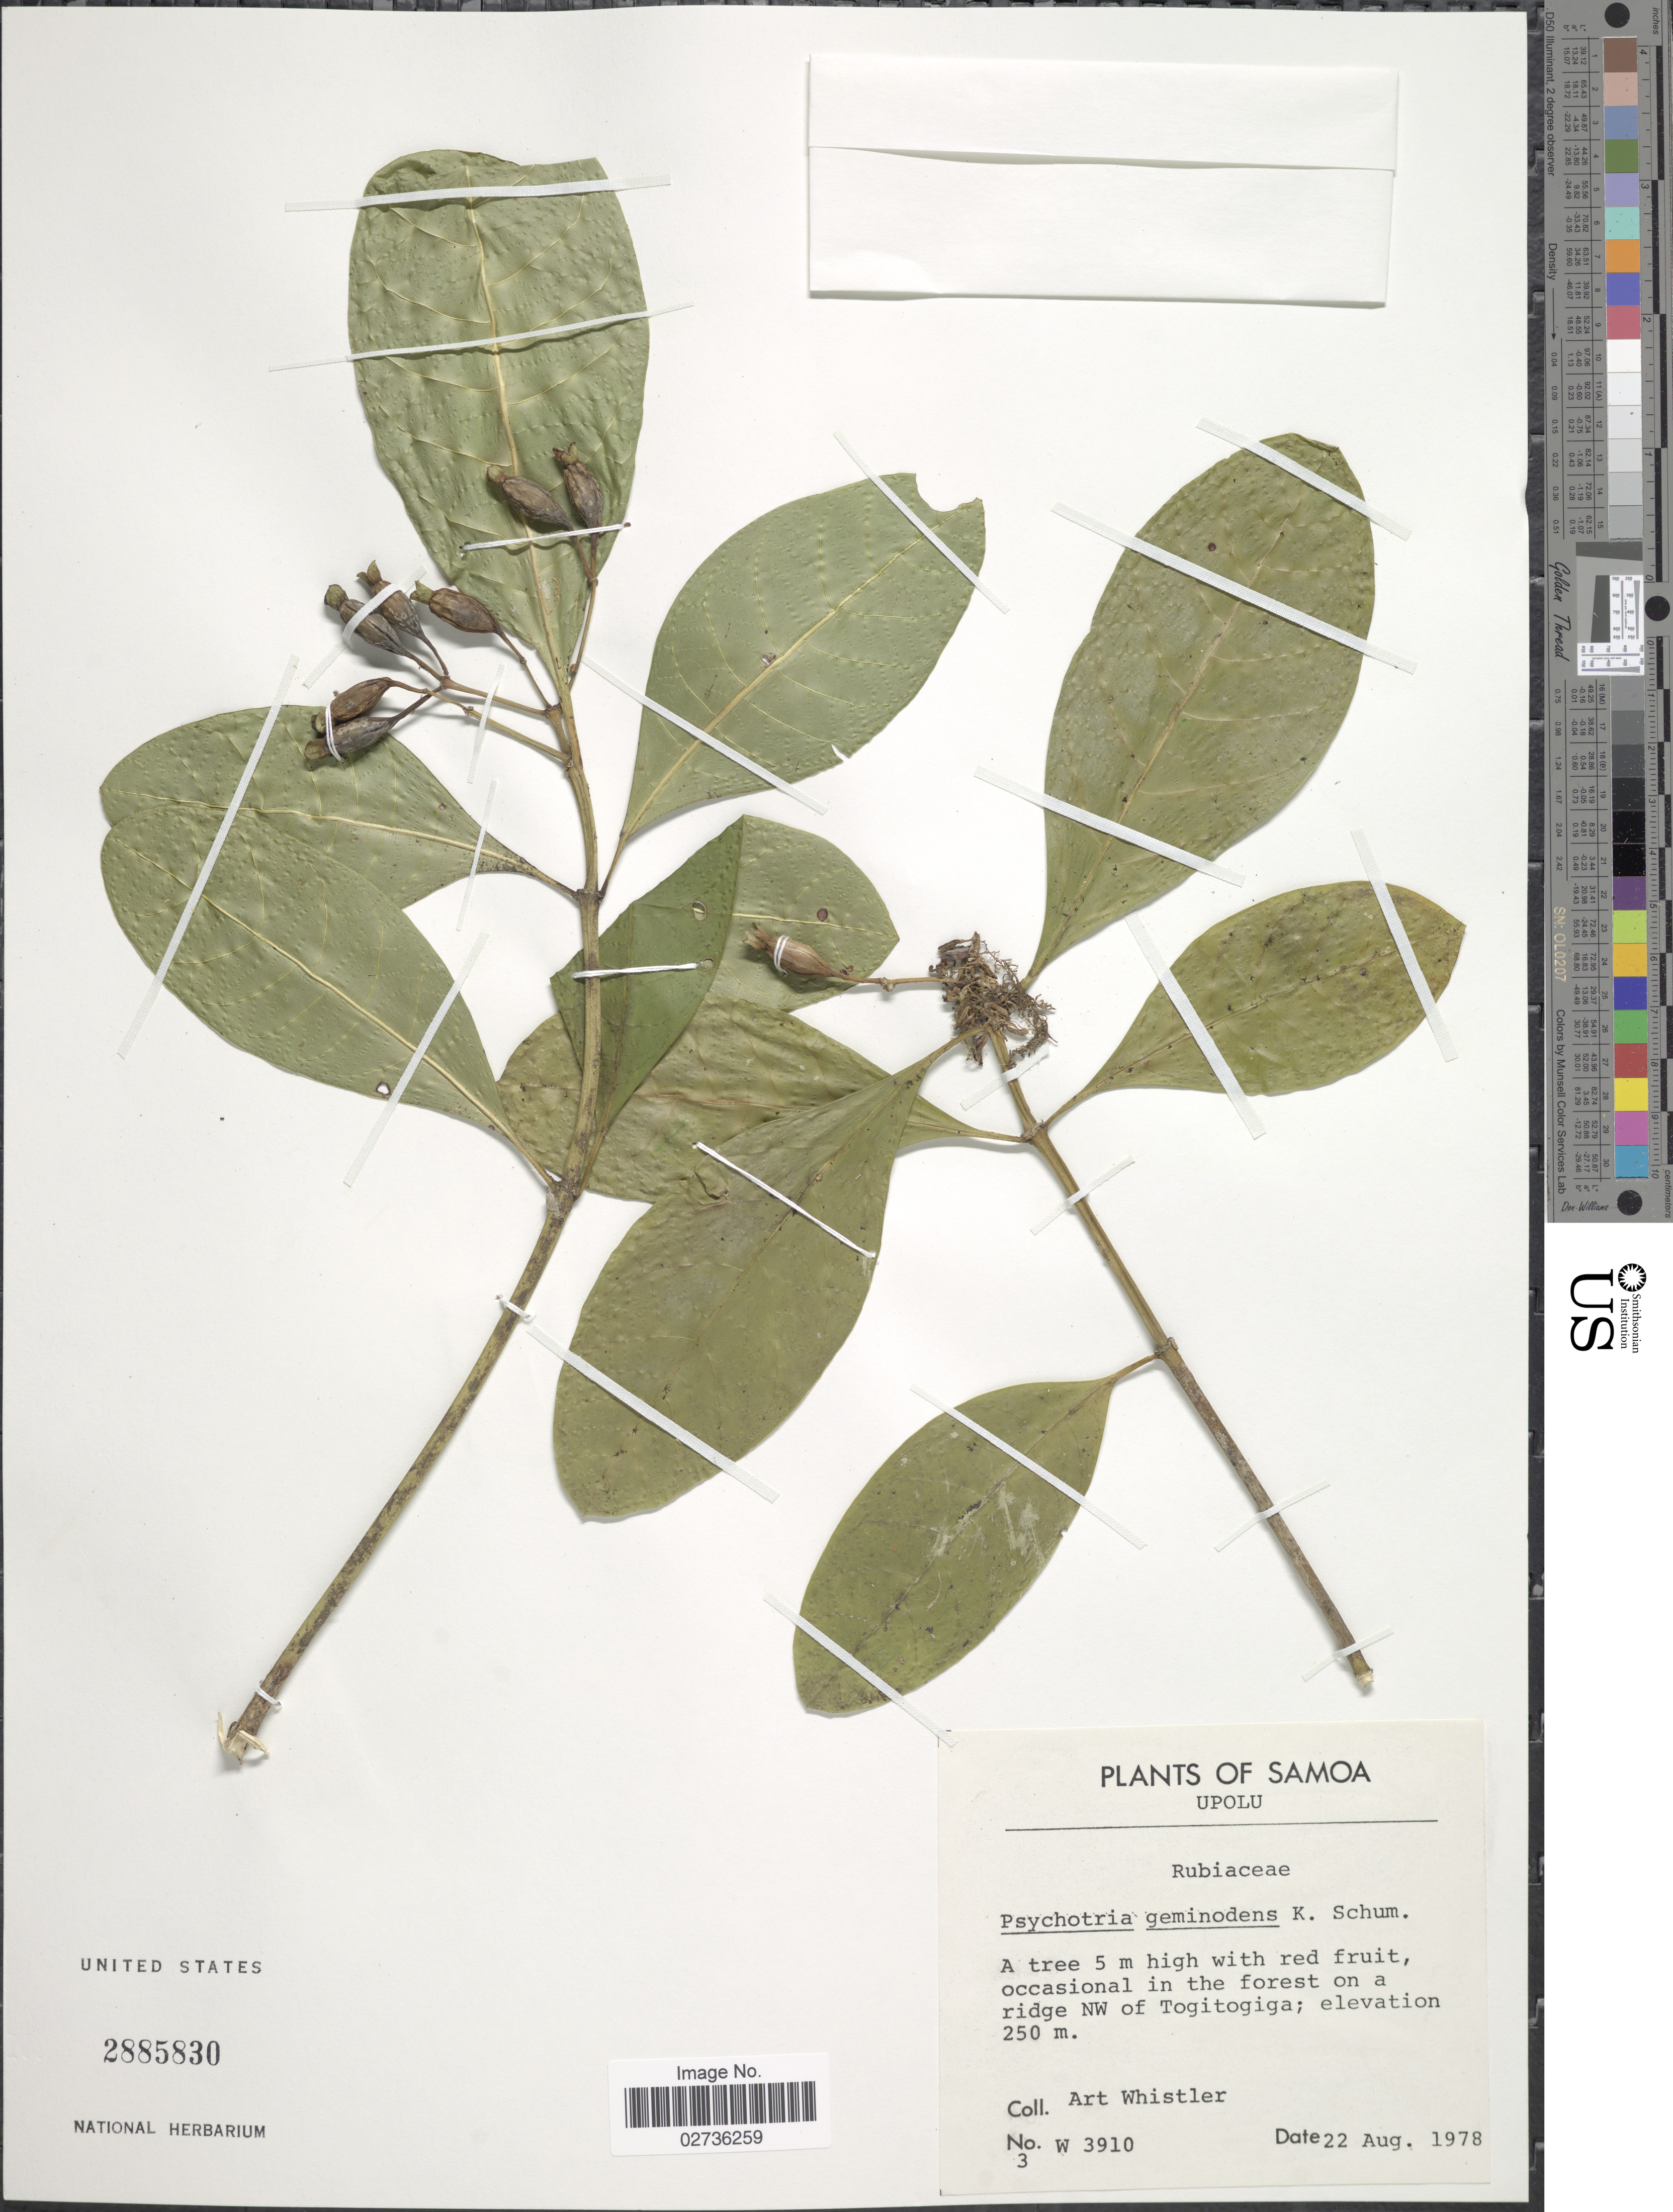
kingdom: Plantae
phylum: Tracheophyta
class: Magnoliopsida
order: Gentianales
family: Rubiaceae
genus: Psychotria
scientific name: Psychotria geminodens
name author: K. Schum.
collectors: A. Whistler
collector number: W 3910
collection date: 1978-08-22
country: Samoa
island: Upolu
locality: Occasional in the forest on a ridge NW of Togitogiga.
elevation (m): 250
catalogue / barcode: US 2885830